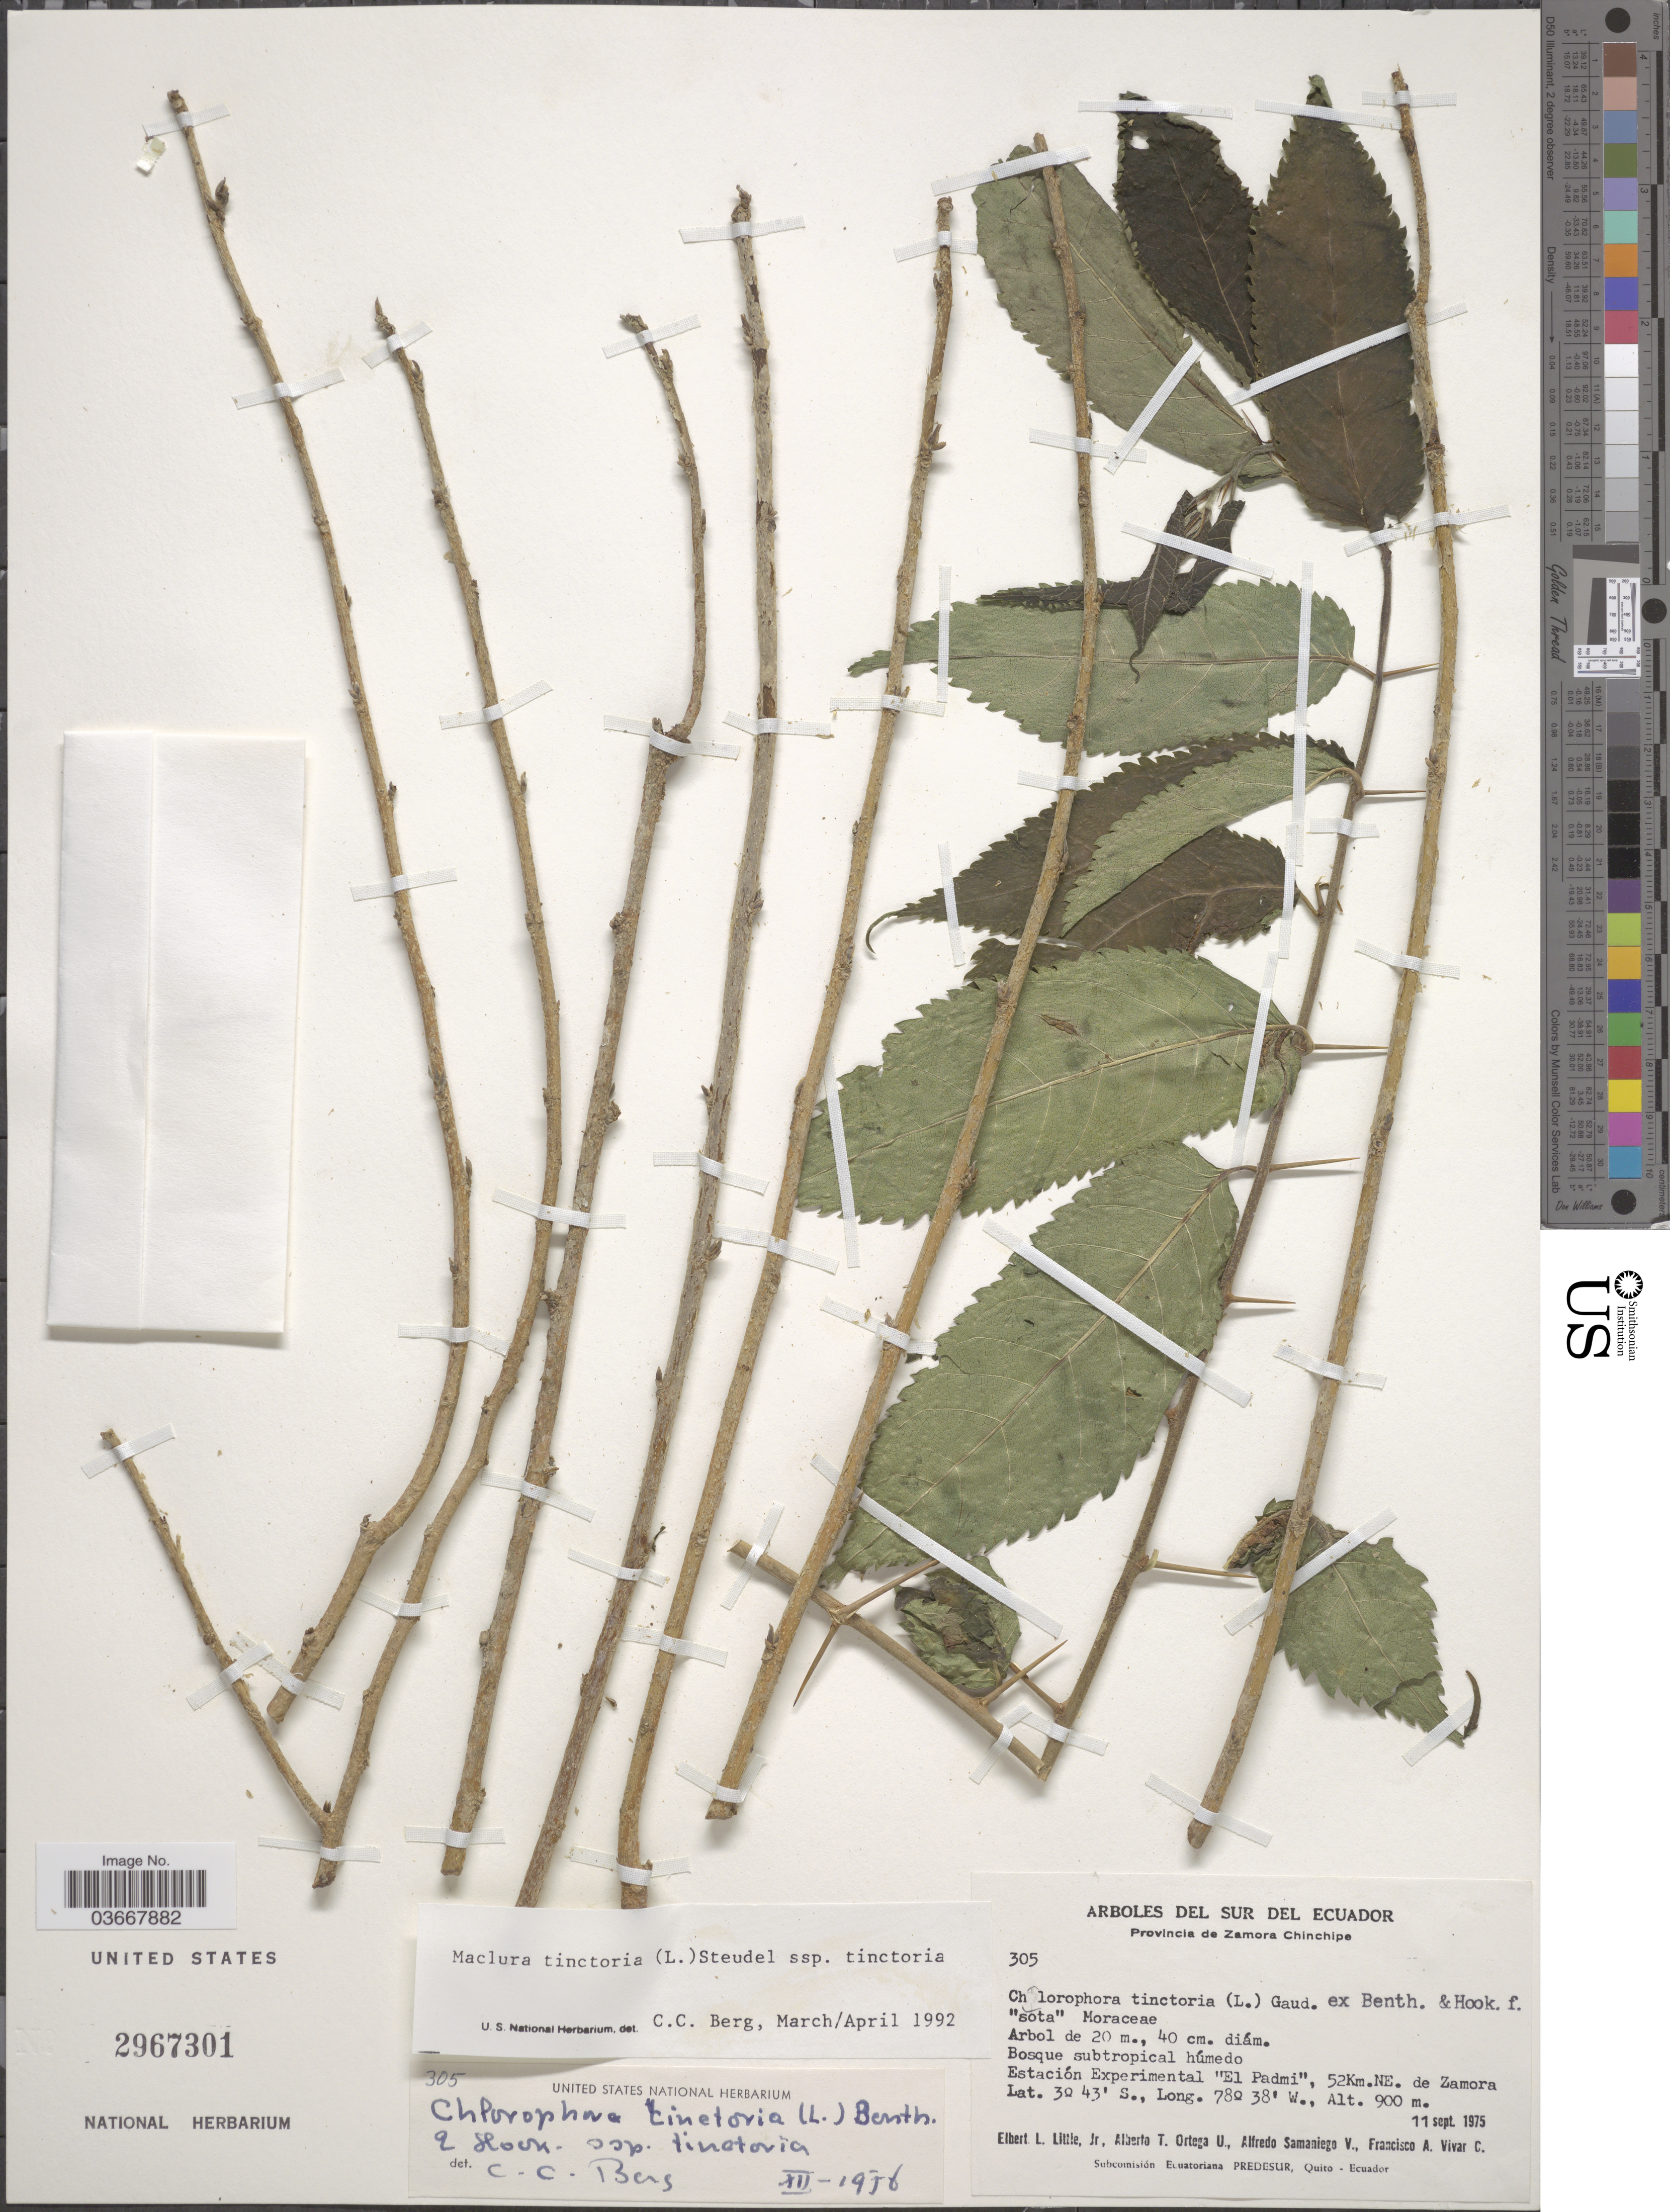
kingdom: Plantae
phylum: Tracheophyta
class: Magnoliopsida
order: Rosales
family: Moraceae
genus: Maclura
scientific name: Maclura tinctoria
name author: (L.) D. Don ex Steud.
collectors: E. L. Little, A. T. Ortega U., A. V. Samaniego & F. A. Vivar C.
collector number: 305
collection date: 1975-09-11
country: Ecuador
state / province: Zamora-Chinchipe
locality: Sur del Ecuador. Estación Experimental "El Padmi", 52Km. NE. de Zamora.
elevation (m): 900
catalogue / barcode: US 2967301